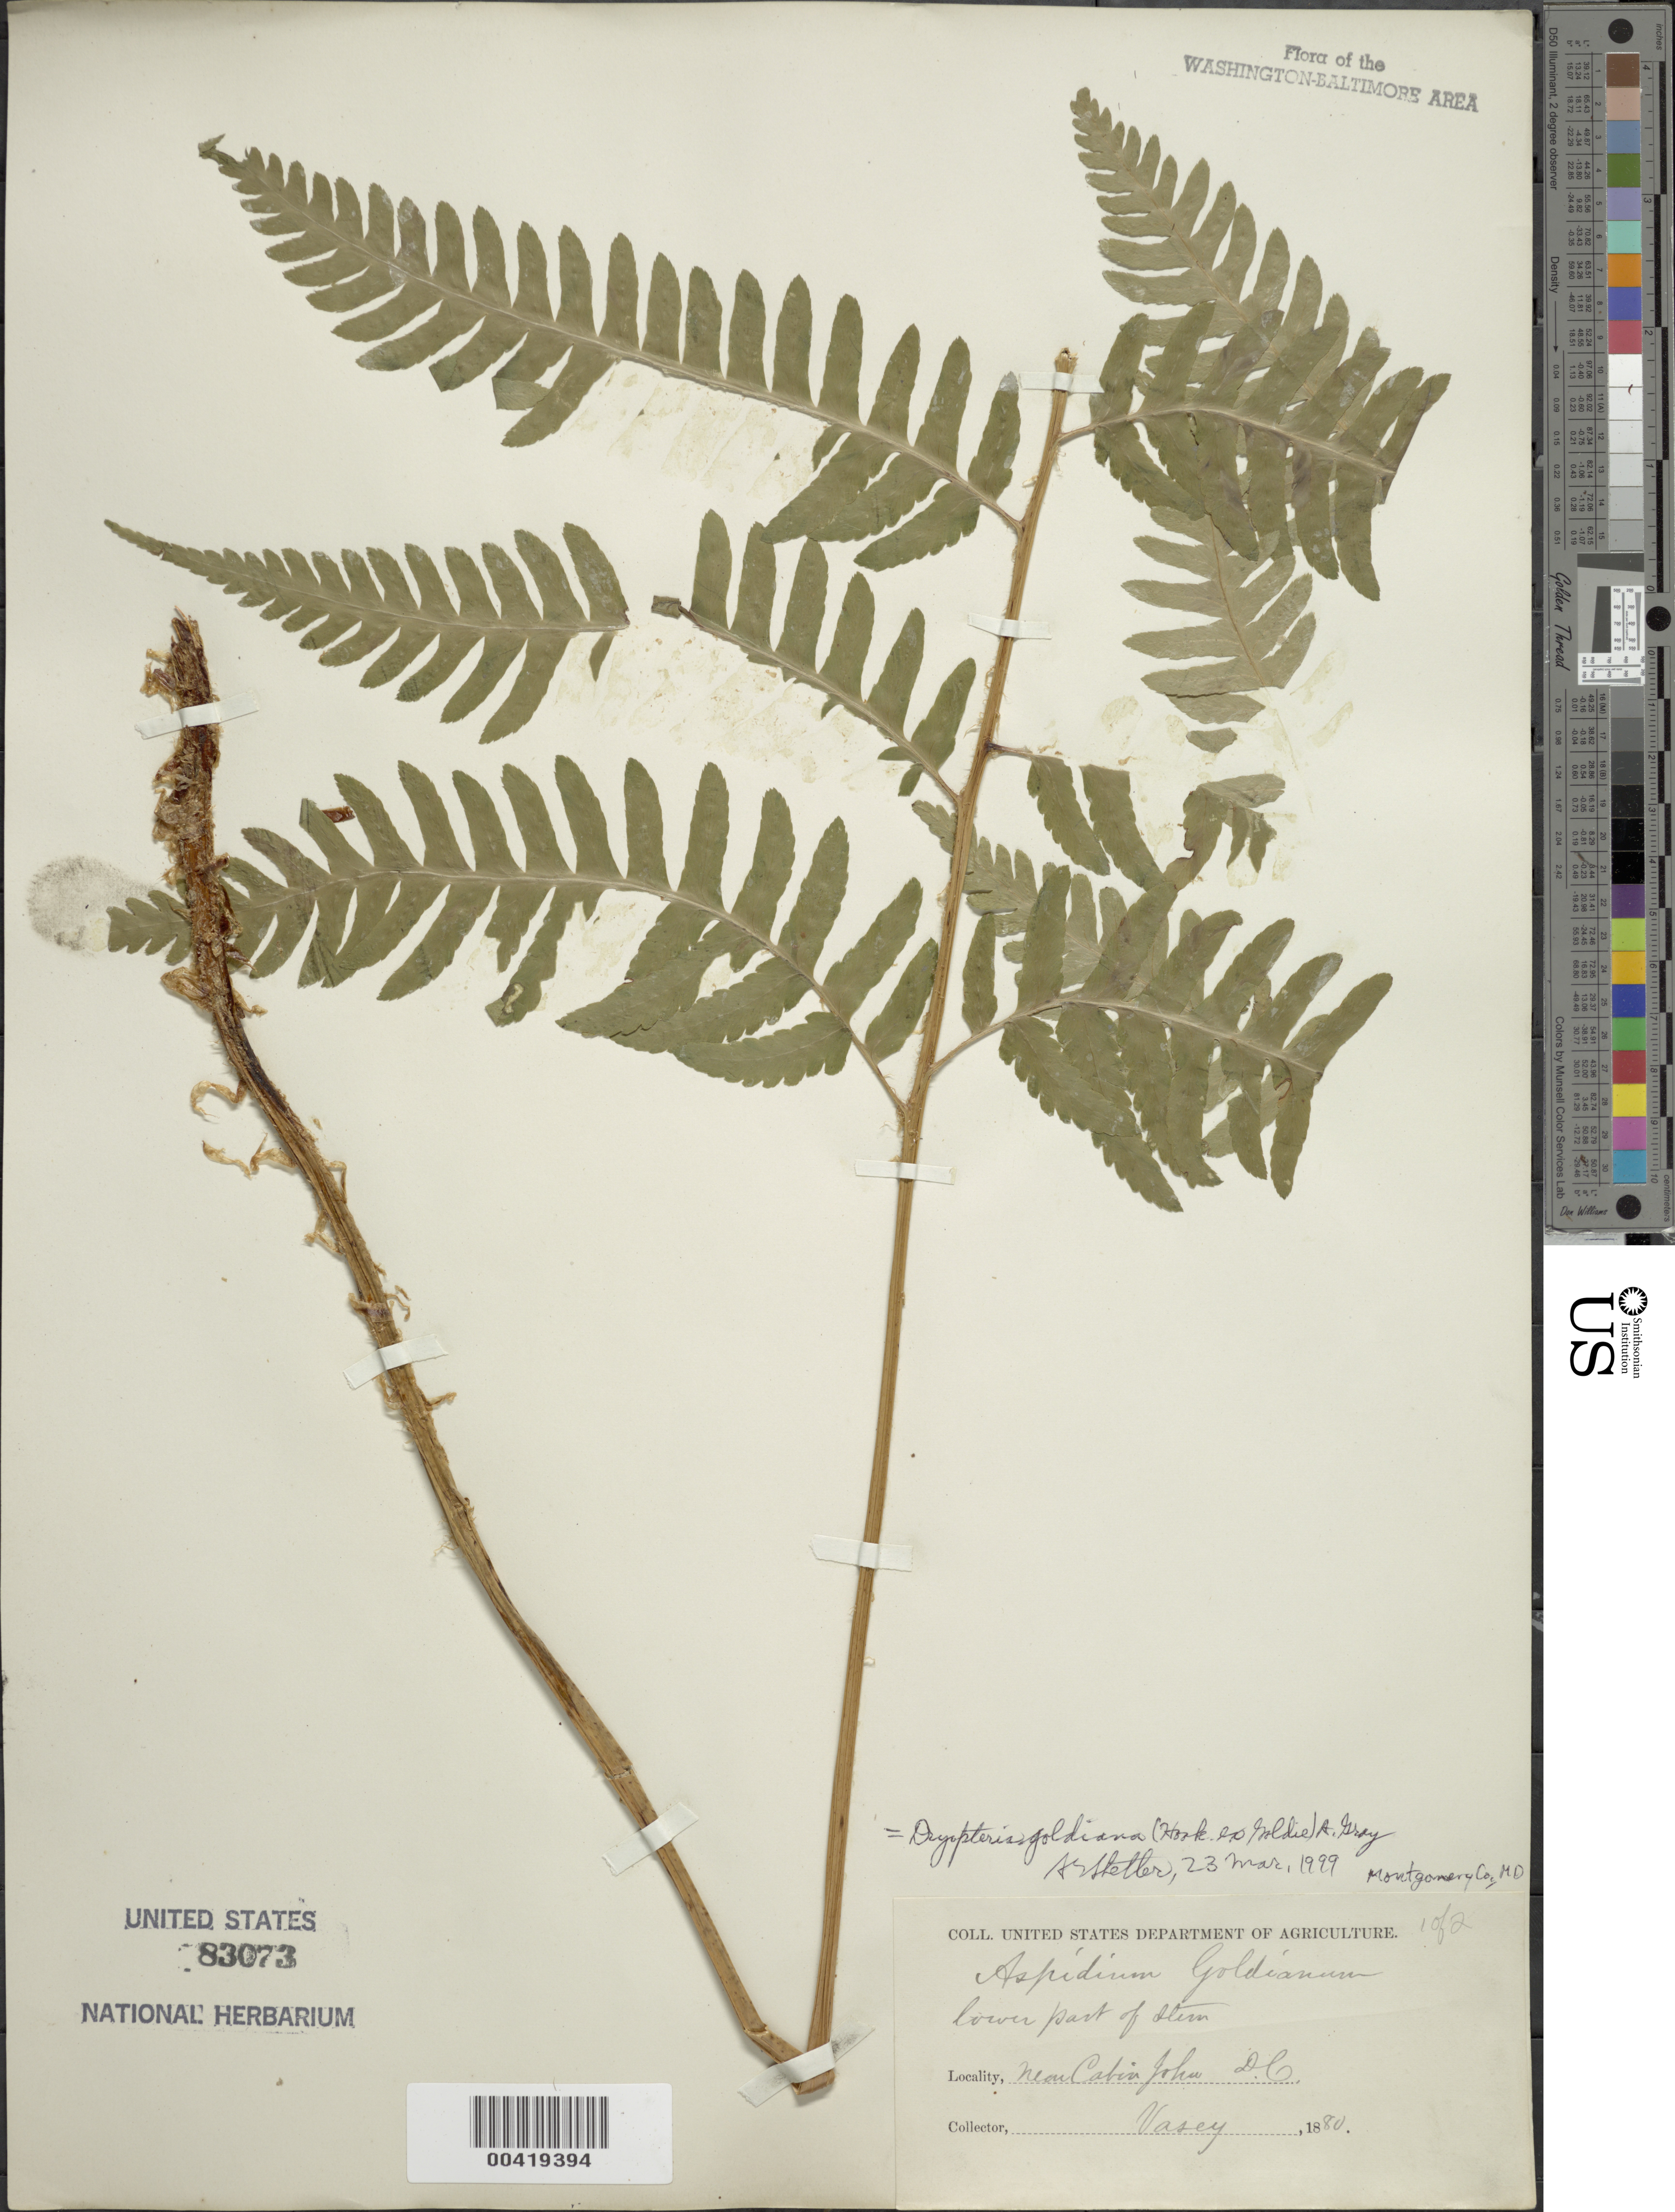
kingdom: Plantae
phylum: Tracheophyta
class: Polypodiopsida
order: Polypodiales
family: Dryopteridaceae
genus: Dryopteris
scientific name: Dryopteris goldiana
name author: (Hook. ex Goldie) A. Gray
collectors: G. Vasey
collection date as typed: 1880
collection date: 1880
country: United States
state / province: Maryland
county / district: Montgomery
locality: Near Cabin John C. & O. Canal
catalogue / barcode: US 83073